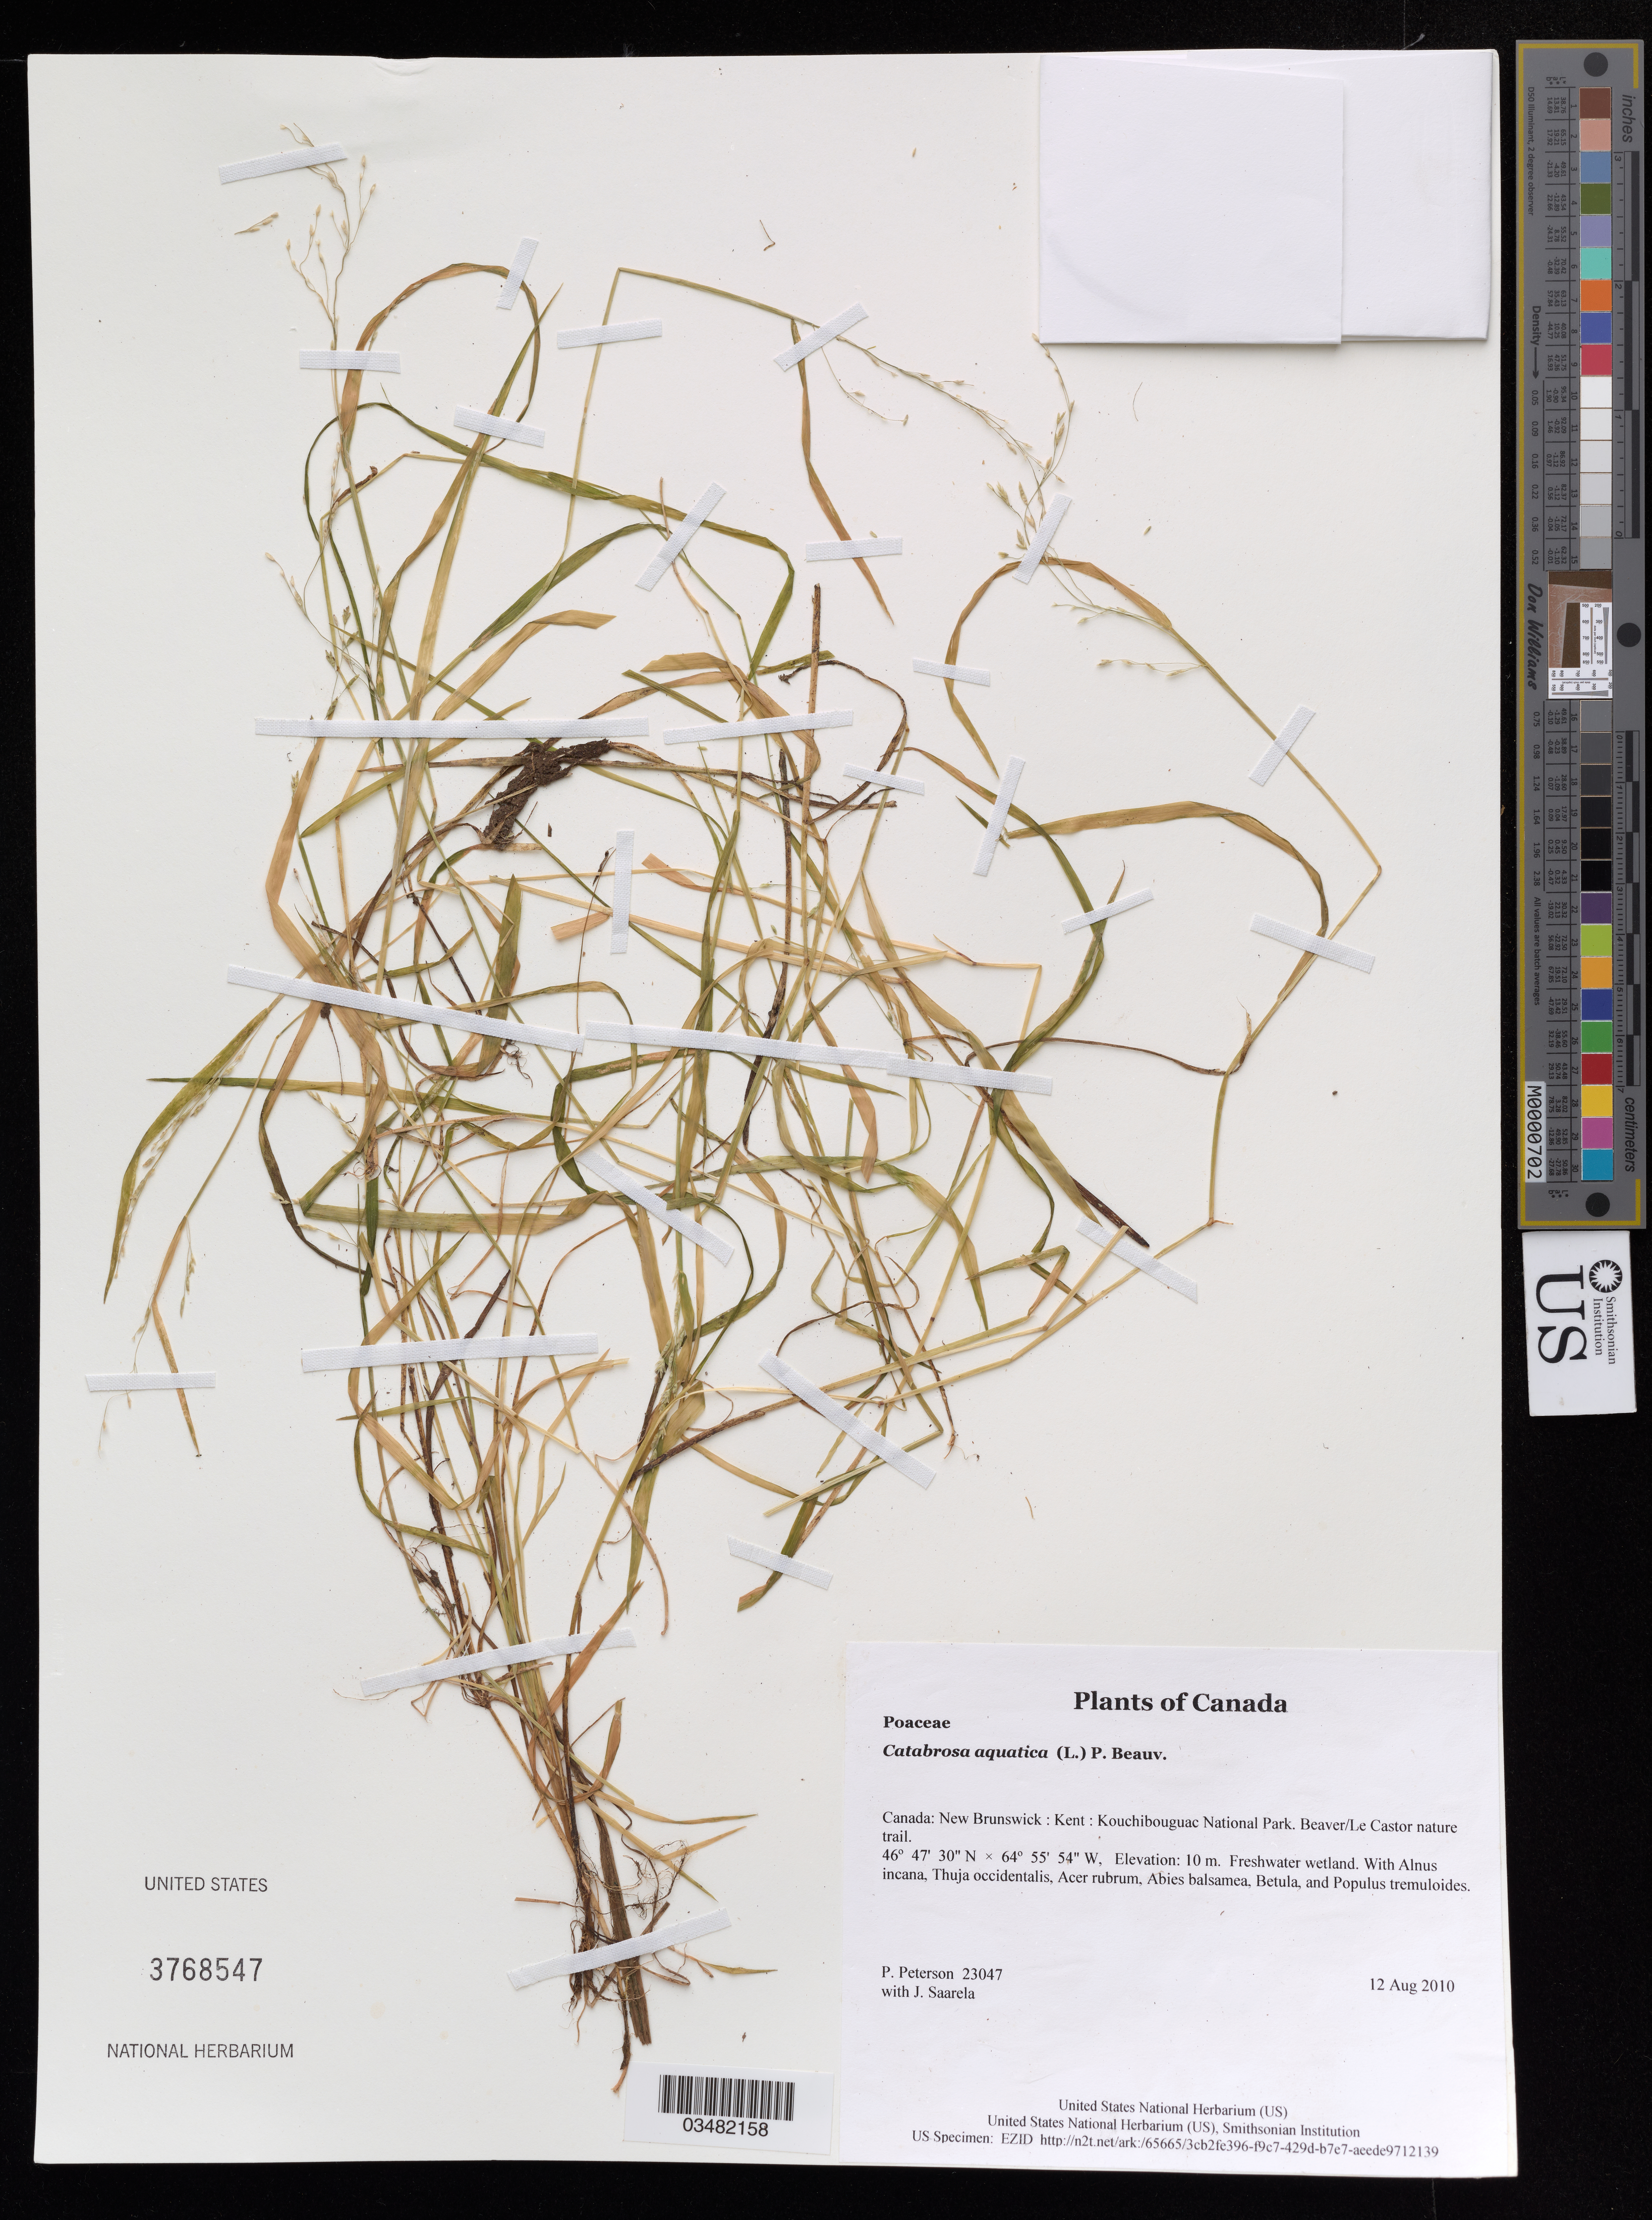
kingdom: Plantae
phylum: Tracheophyta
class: Liliopsida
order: Poales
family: Poaceae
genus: Catabrosa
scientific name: Catabrosa aquatica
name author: (L.) P. Beauv.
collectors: P. M. Peterson & J. Saarela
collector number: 23047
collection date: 2010-08-12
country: Canada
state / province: New Brunswick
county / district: Kent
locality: Kouchibouguac National Park. Beaver/Le Castor nature trail.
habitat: Freshwater wetland.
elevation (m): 10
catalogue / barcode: US 3768547